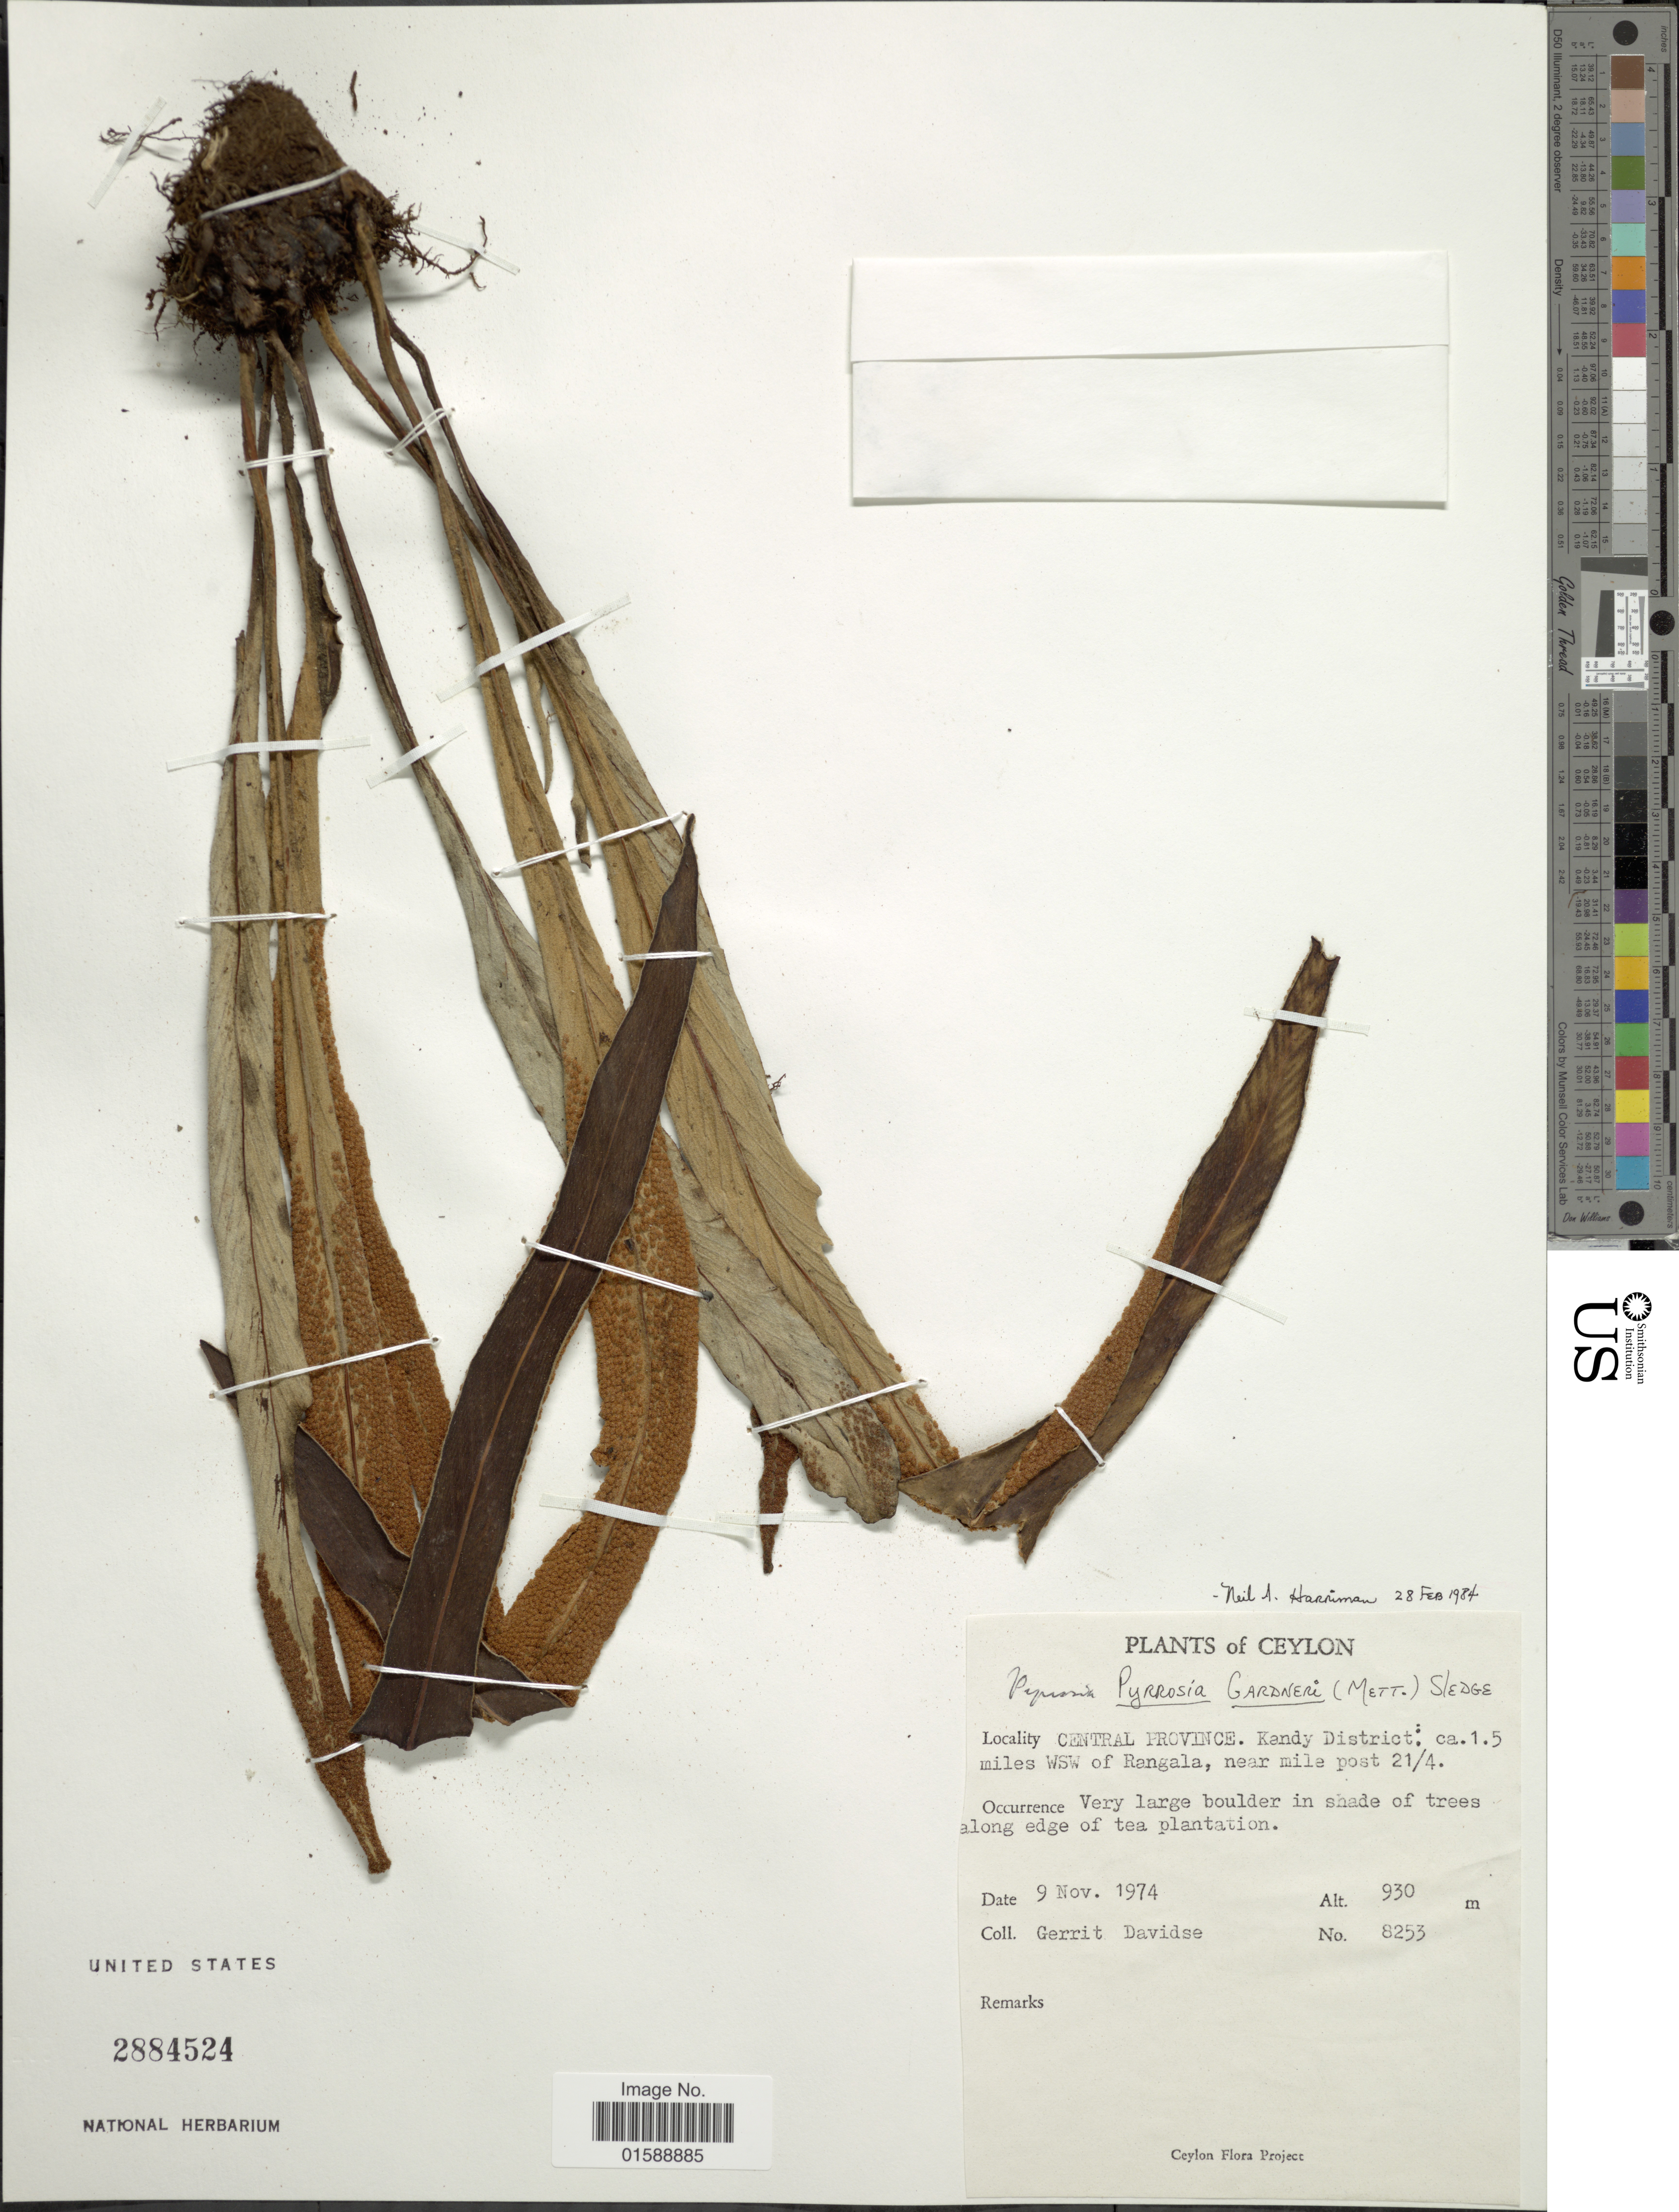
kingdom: Plantae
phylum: Tracheophyta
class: Polypodiopsida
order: Polypodiales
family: Polypodiaceae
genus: Pyrrosia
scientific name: Pyrrosia gardneri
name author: (Kunze ex Mett.) Sledge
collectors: G. Davidse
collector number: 8253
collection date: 1974-11-09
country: Sri Lanka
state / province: Central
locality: Ceylon. Kandy District: ca. 1.5 miles WSW of Rangala, near mile post 21/4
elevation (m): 930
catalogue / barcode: US 2884524